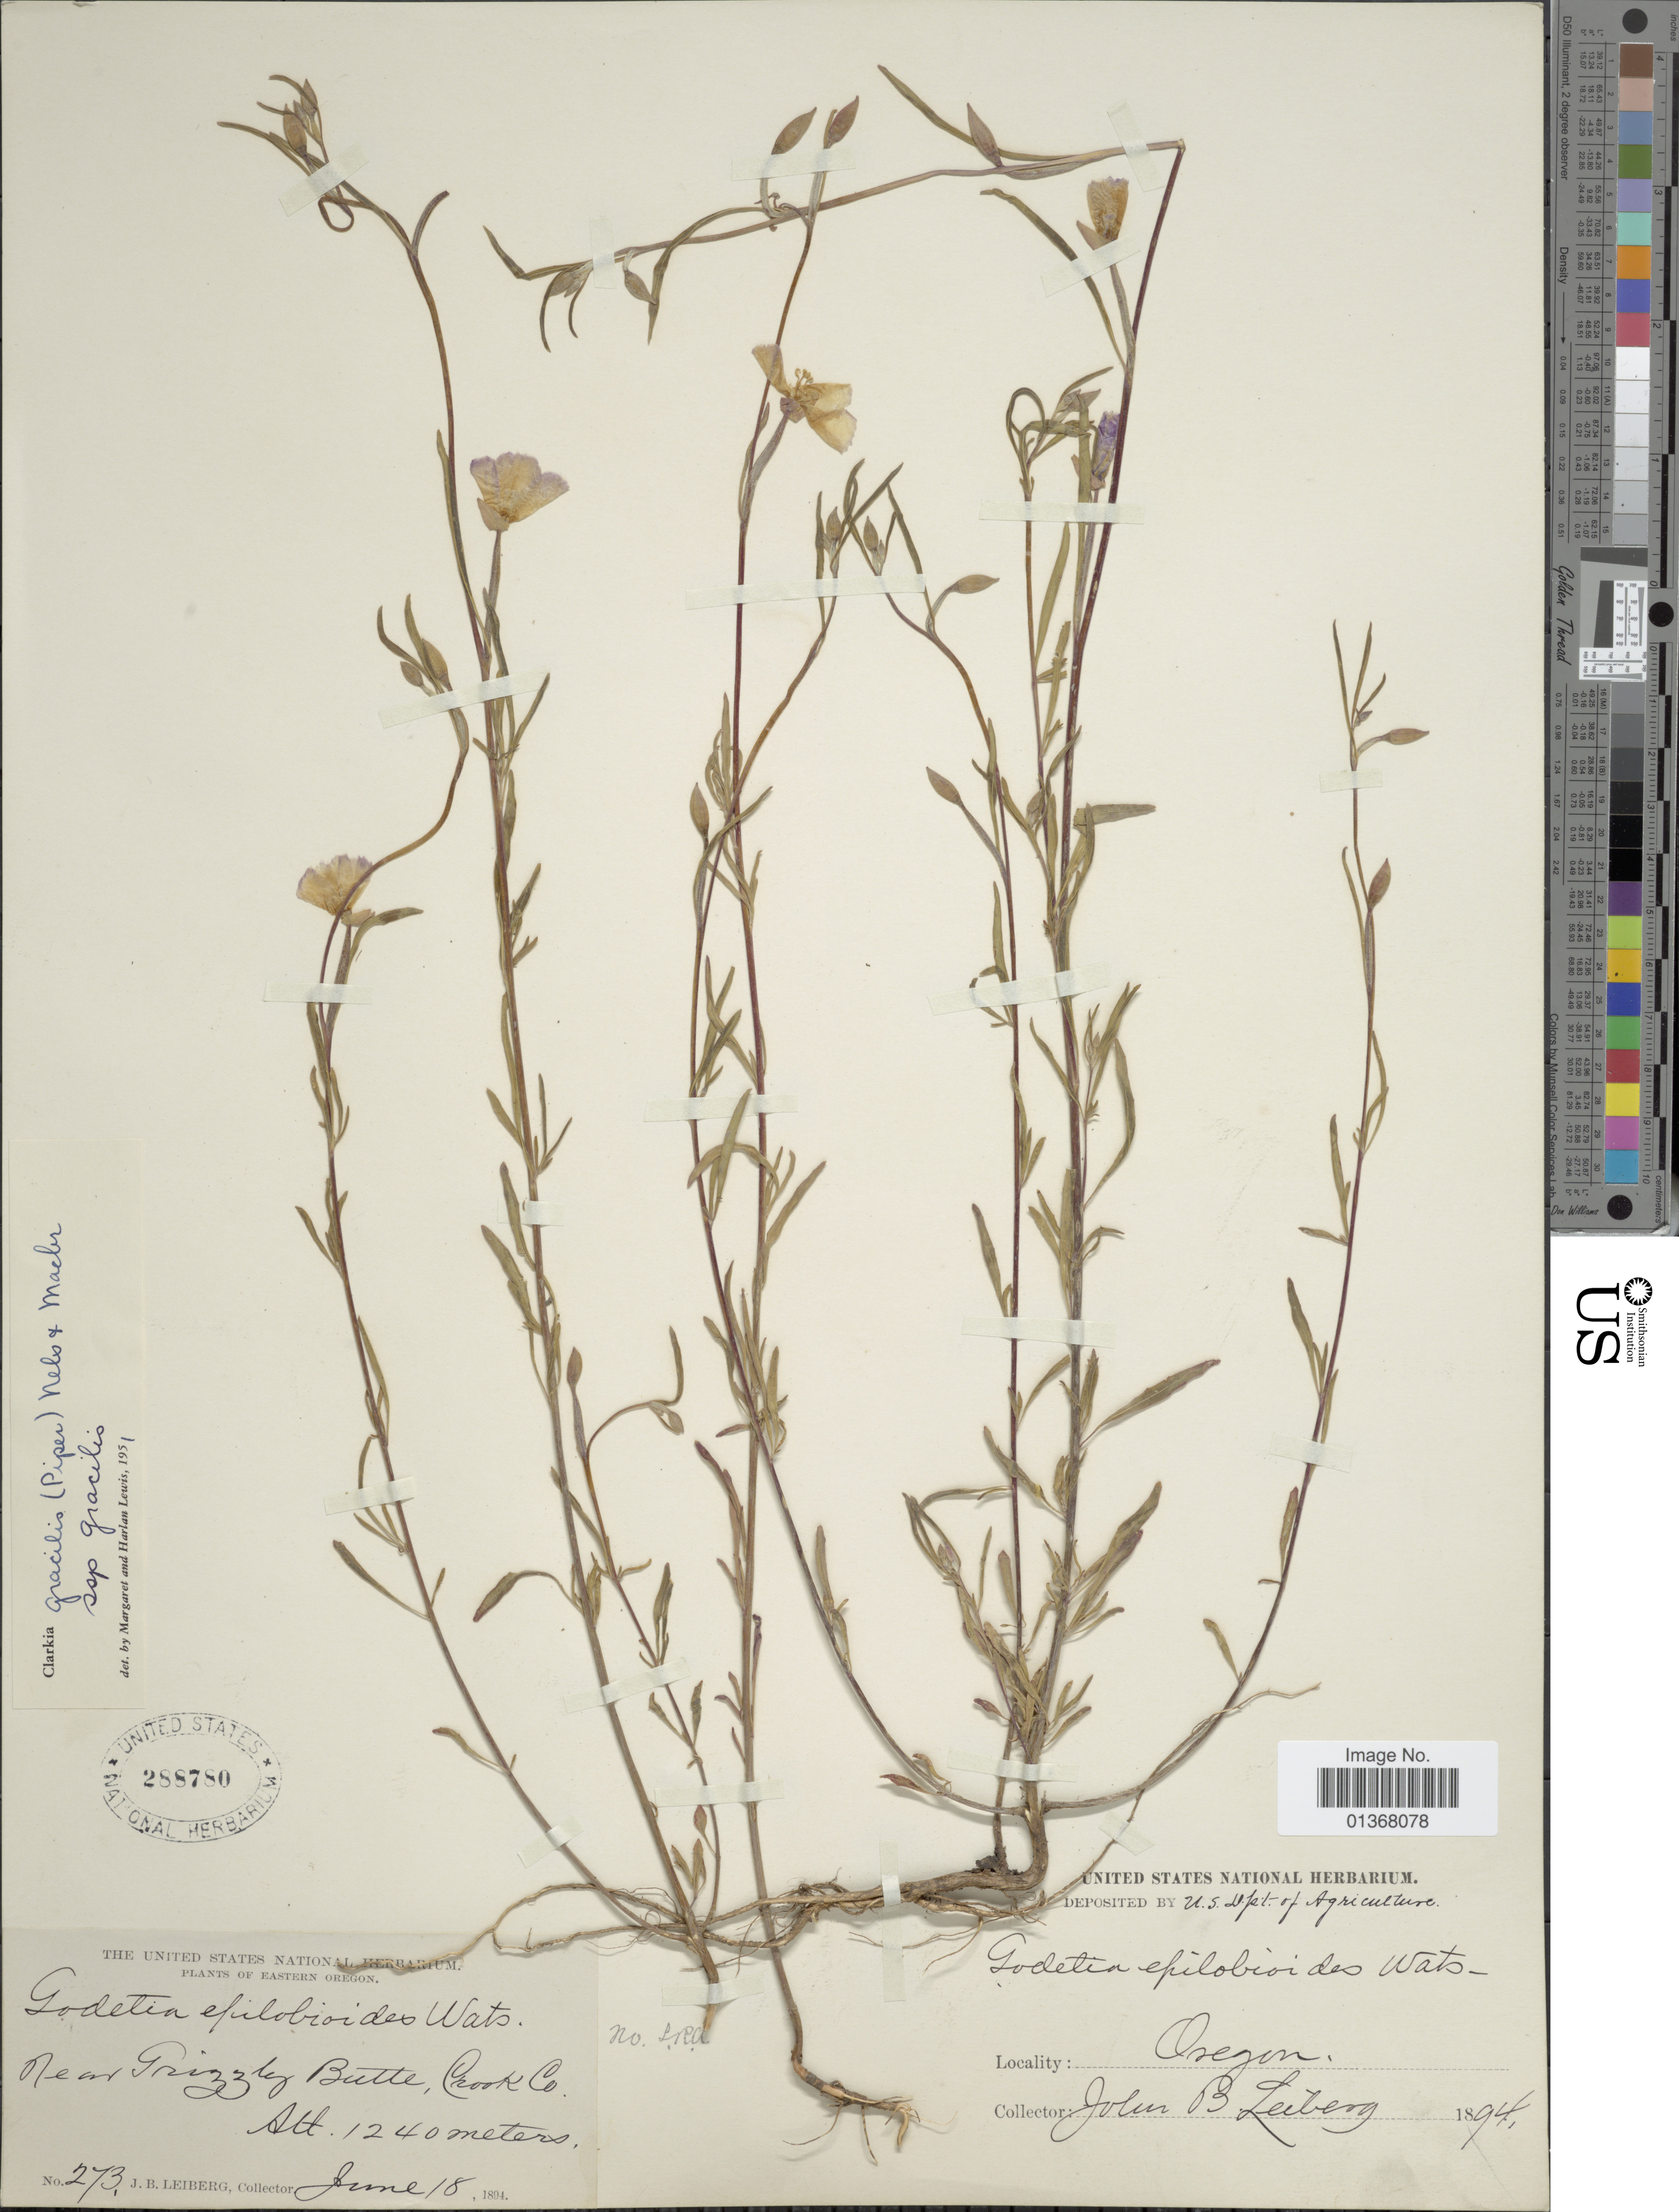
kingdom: Plantae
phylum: Tracheophyta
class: Magnoliopsida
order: Myrtales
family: Onagraceae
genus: Clarkia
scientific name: Clarkia gracilis subsp. gracilis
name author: (Piper) A. Nelson & J.F. Macbr.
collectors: J. B. Leiberg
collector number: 273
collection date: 1894-06-18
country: United States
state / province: Oregon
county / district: Crook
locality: Eastern Oregon, Near Grizzly Butte, Crook Co.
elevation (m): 1240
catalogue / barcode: US 288780